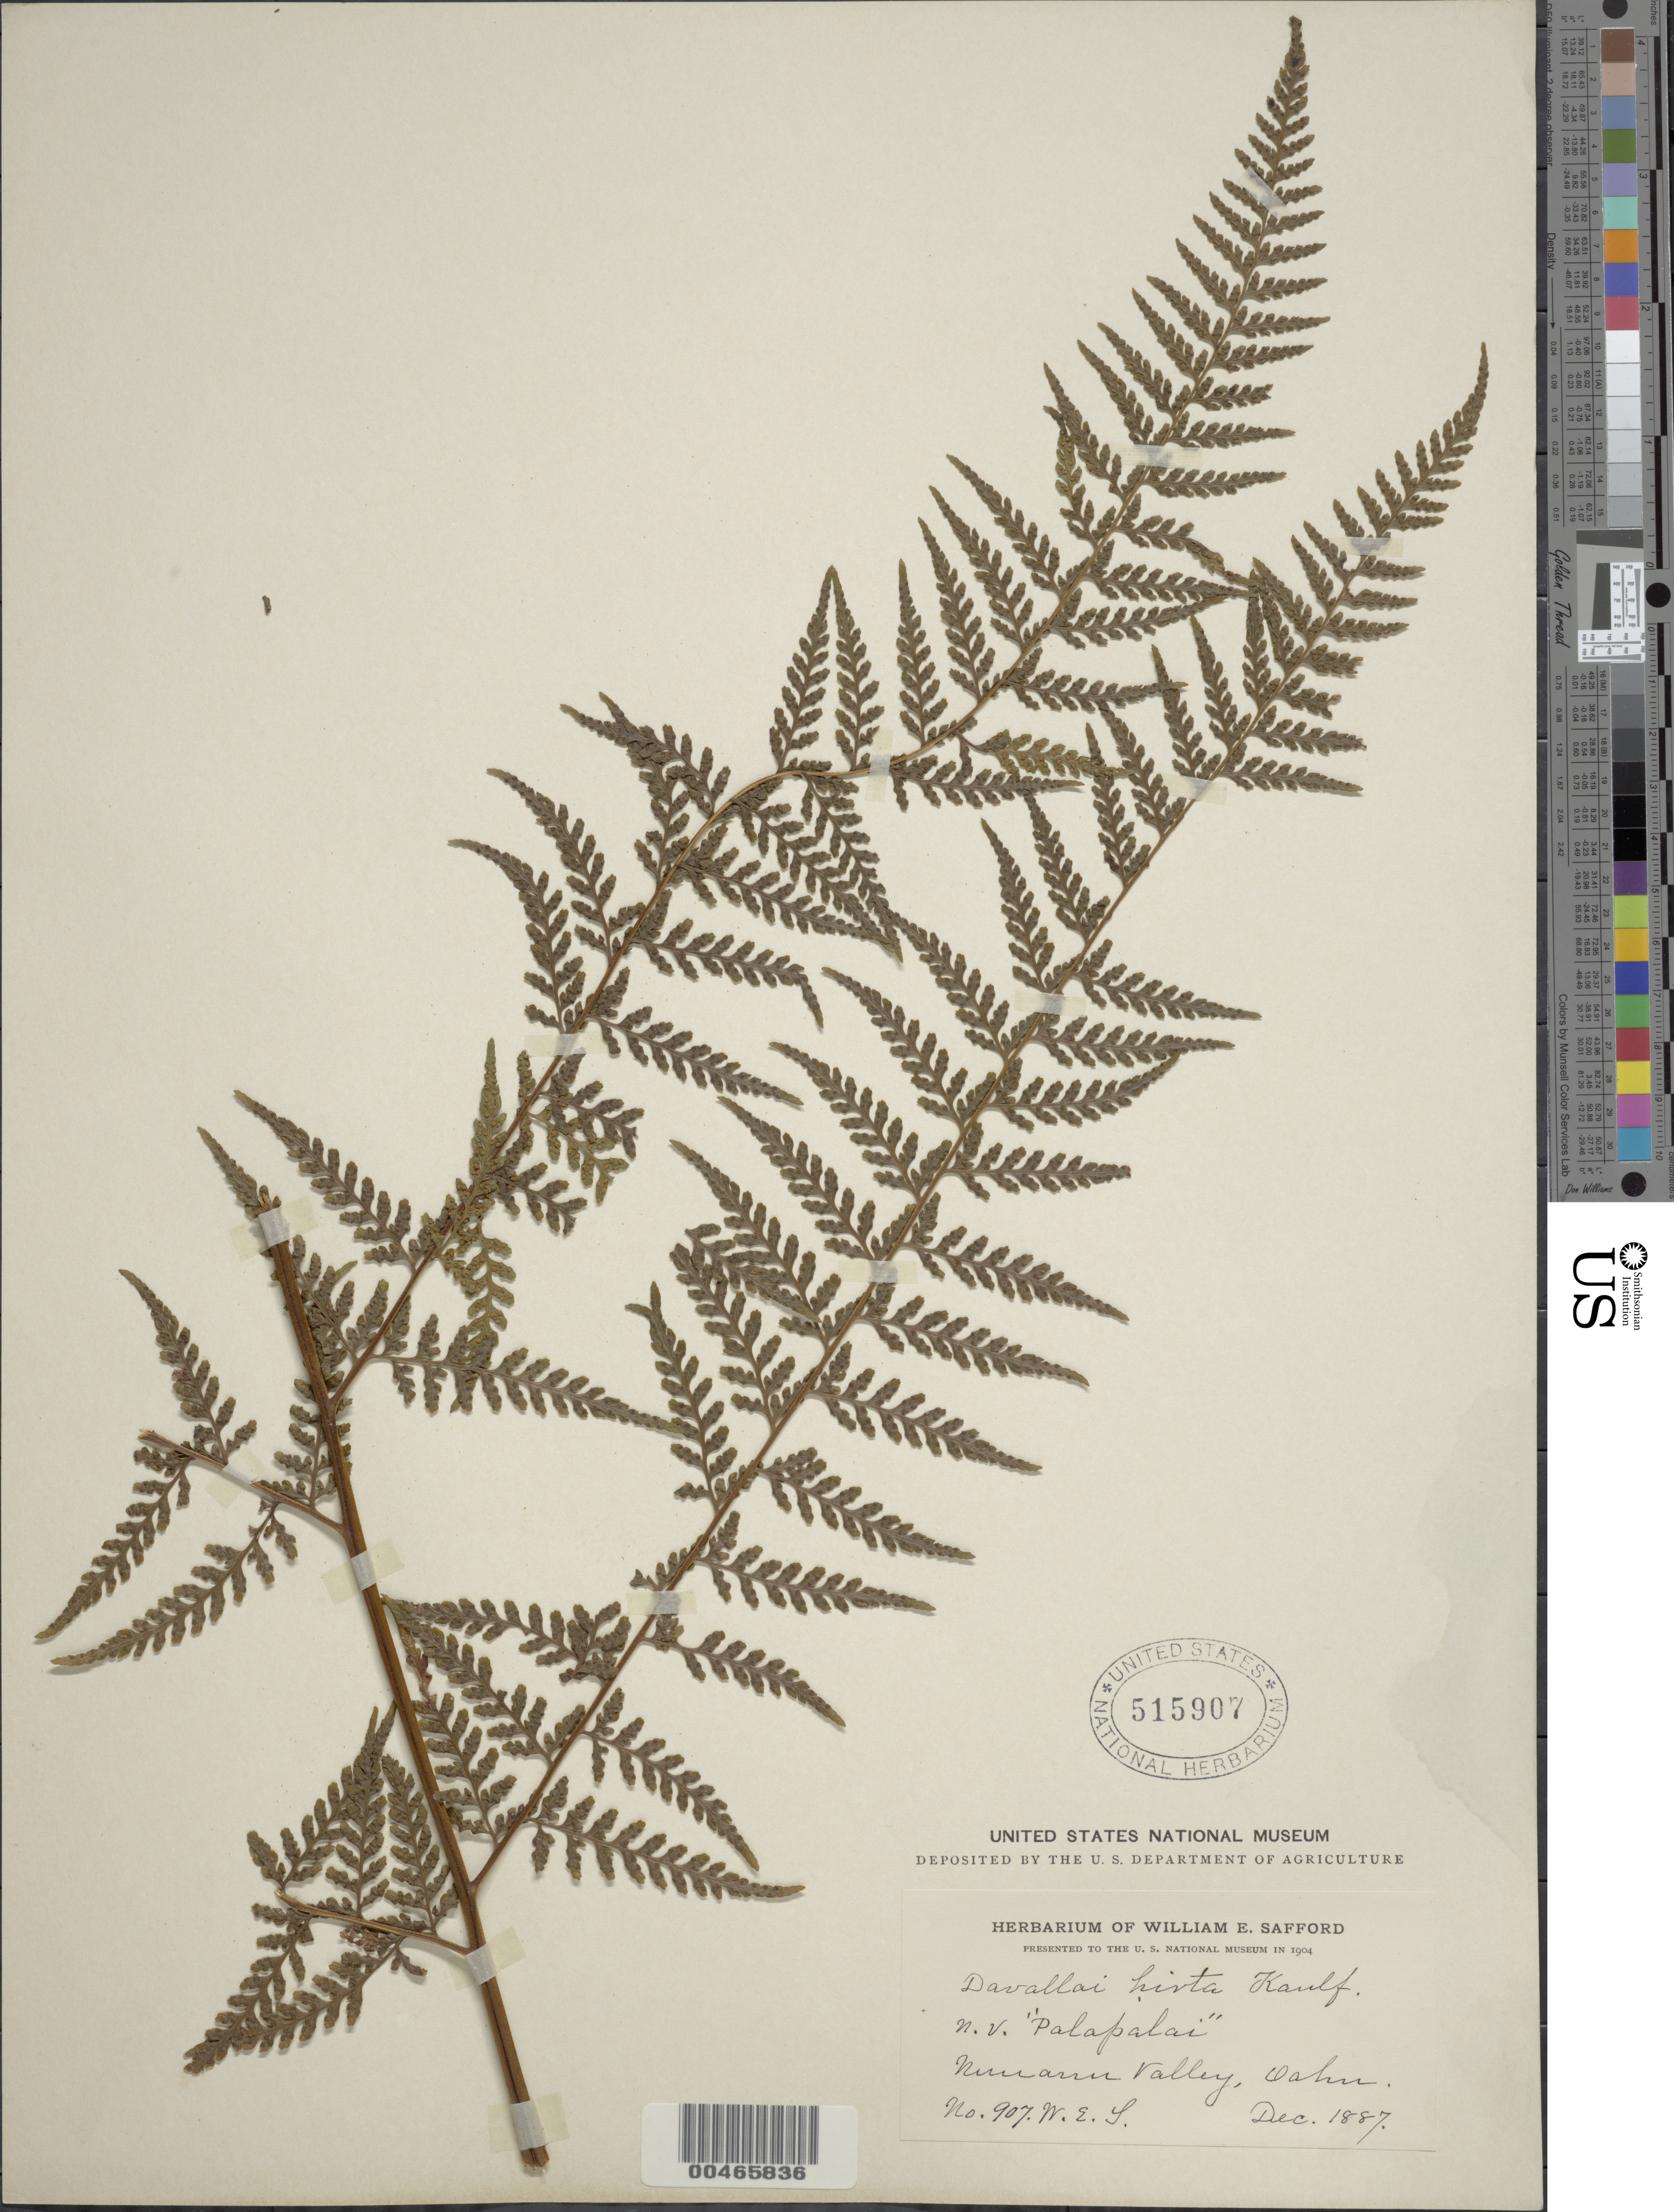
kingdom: Plantae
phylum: Tracheophyta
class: Polypodiopsida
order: Polypodiales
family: Dennstaedtiaceae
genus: Microlepia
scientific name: Microlepia strigosa var. strigosa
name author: (Thunb.) C. Presl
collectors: W. E. Safford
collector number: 907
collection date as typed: Dec 1887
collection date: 1887-12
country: United States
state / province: Hawaii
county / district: Honolulu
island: Oahu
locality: Nuuanu Valley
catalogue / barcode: US 515907